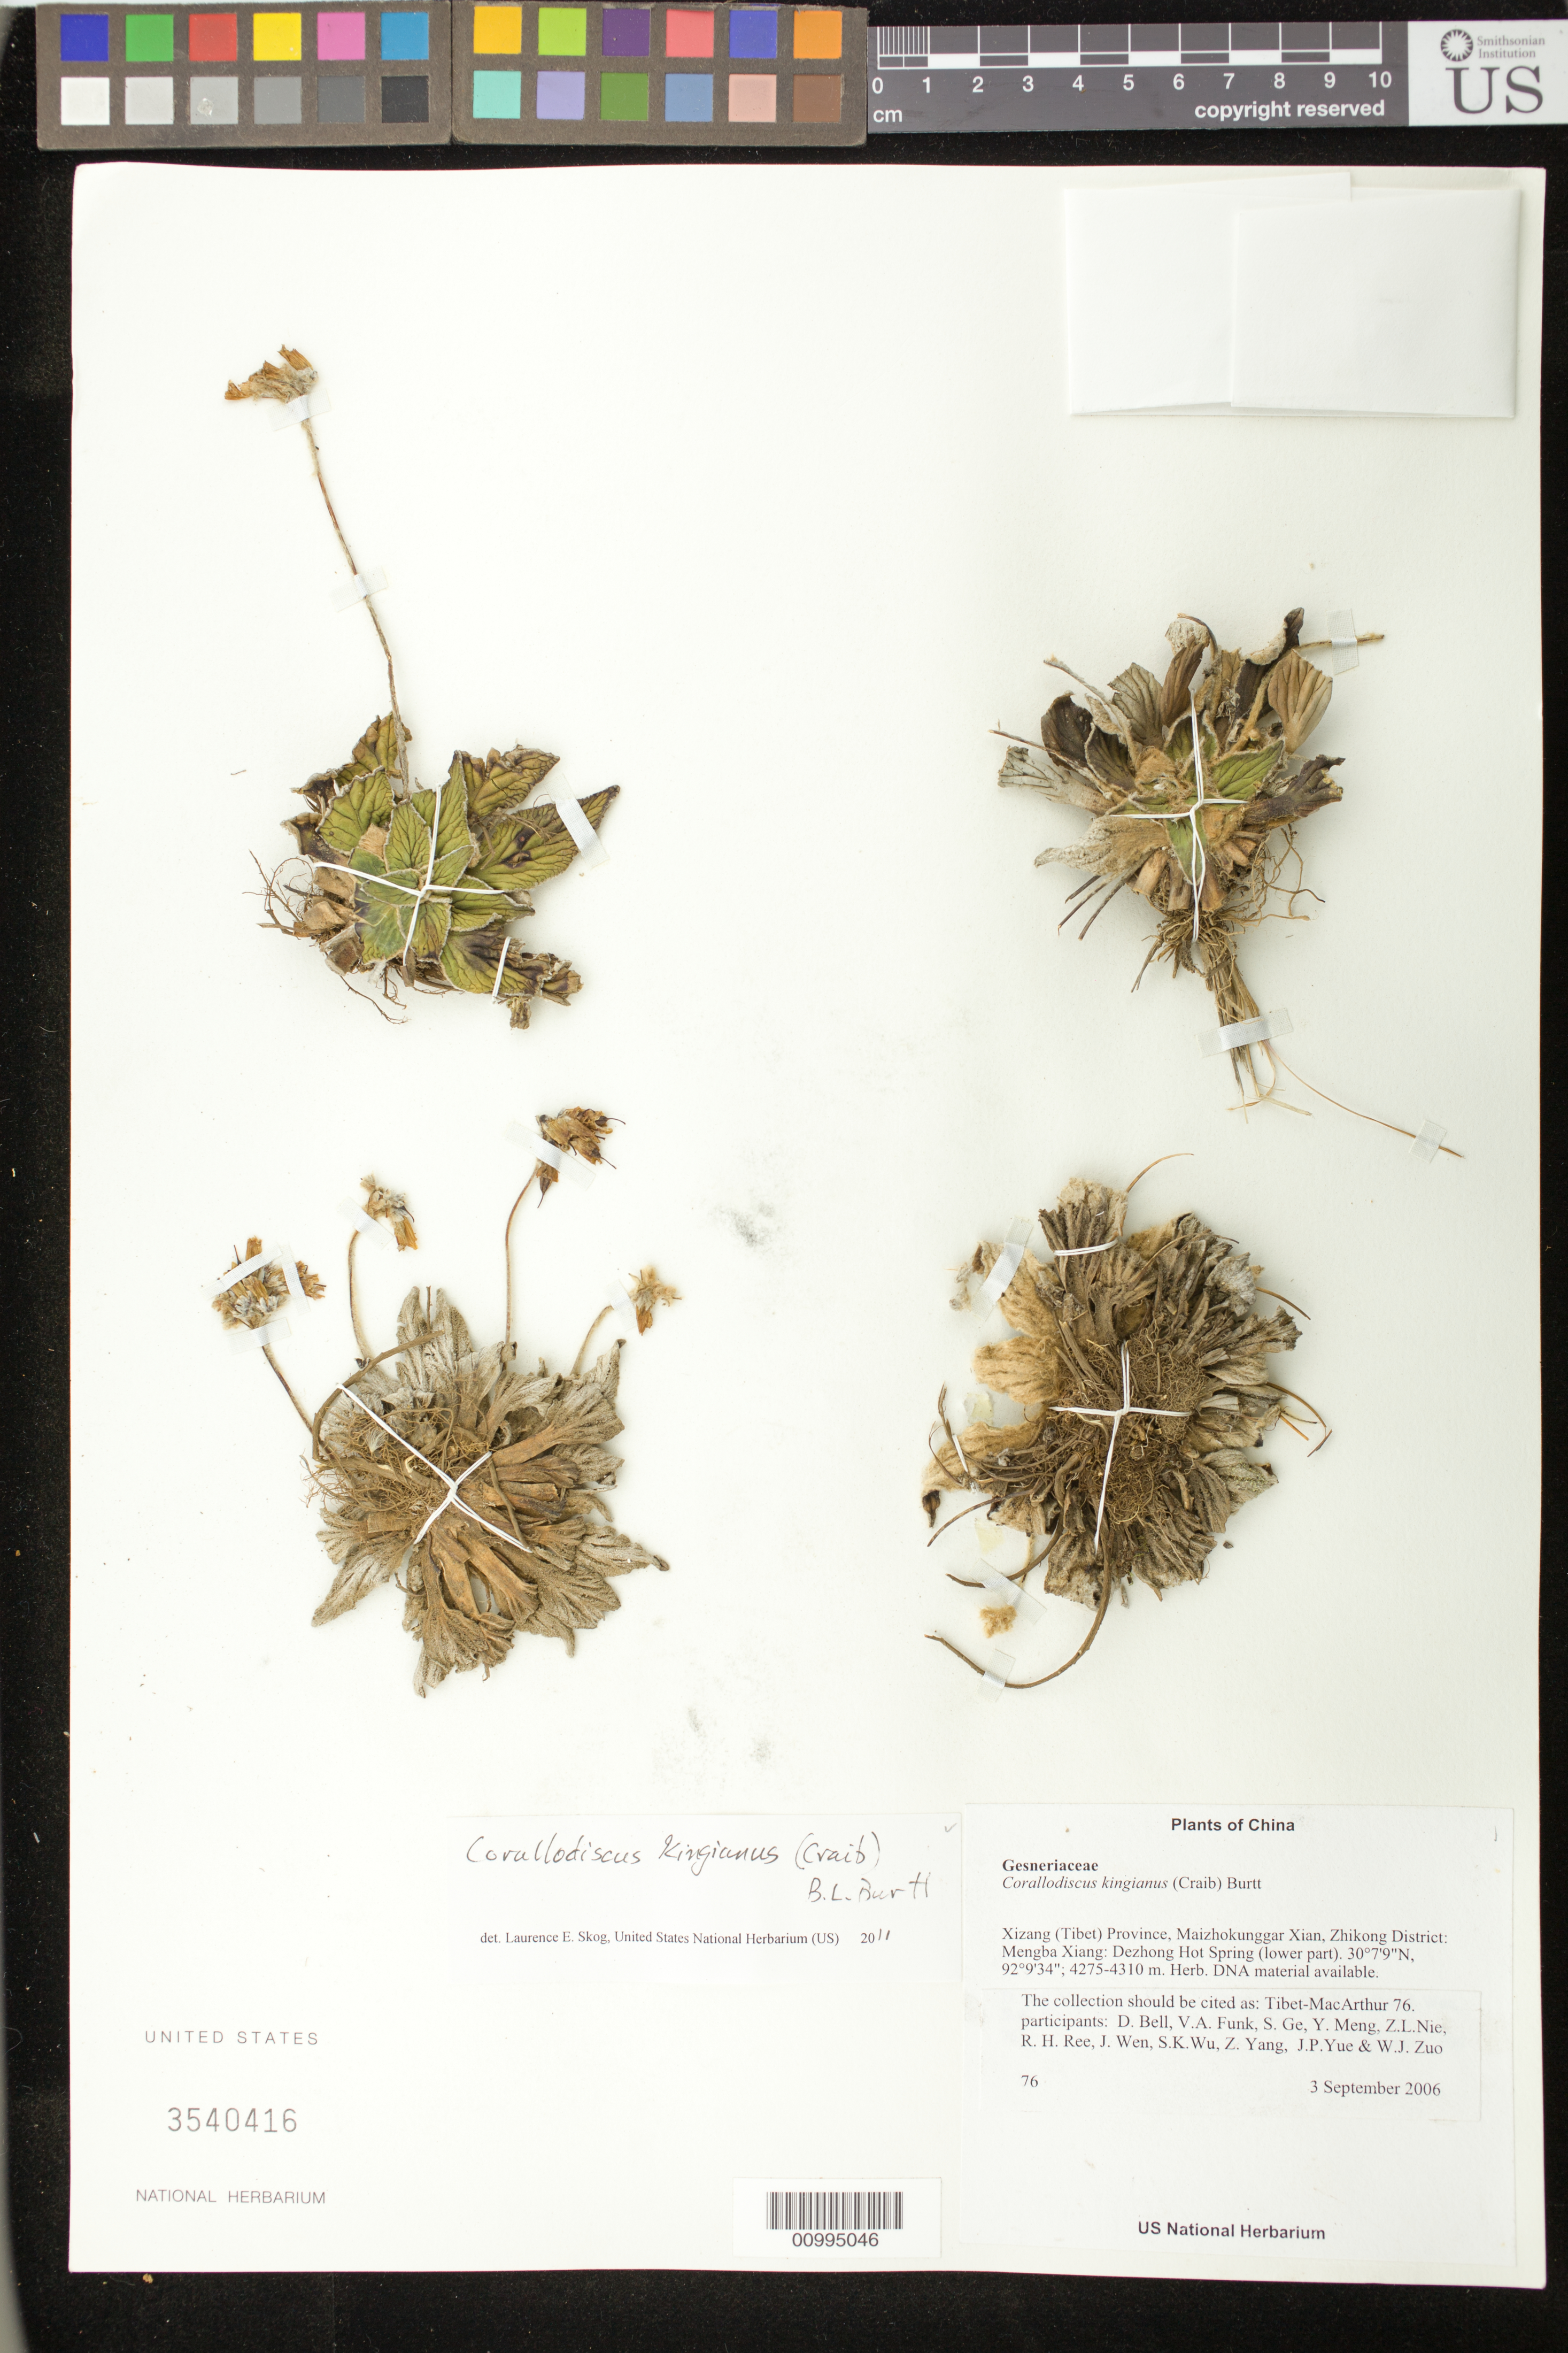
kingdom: Plantae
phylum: Tracheophyta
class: Magnoliopsida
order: Lamiales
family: Gesneriaceae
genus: Corallodiscus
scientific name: Corallodiscus kingianus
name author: (Craib) B.L. Burtt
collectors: Tibet-MacArthur, D. A. Bell, V. Funk, S. Ge, Y. Meng, Z. Nie, R. Ree, J. Wen, S. K. Wu, Z. Yang, J. Yue & W. Zuo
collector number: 76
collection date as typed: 03 Sep 2006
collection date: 2006-09-03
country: China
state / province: Xizang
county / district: Maizhokunggar Xian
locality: Zhikong District: Mengba Xiang:Dezhong Hot Spring (lower part).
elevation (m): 4275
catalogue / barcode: US 3540416